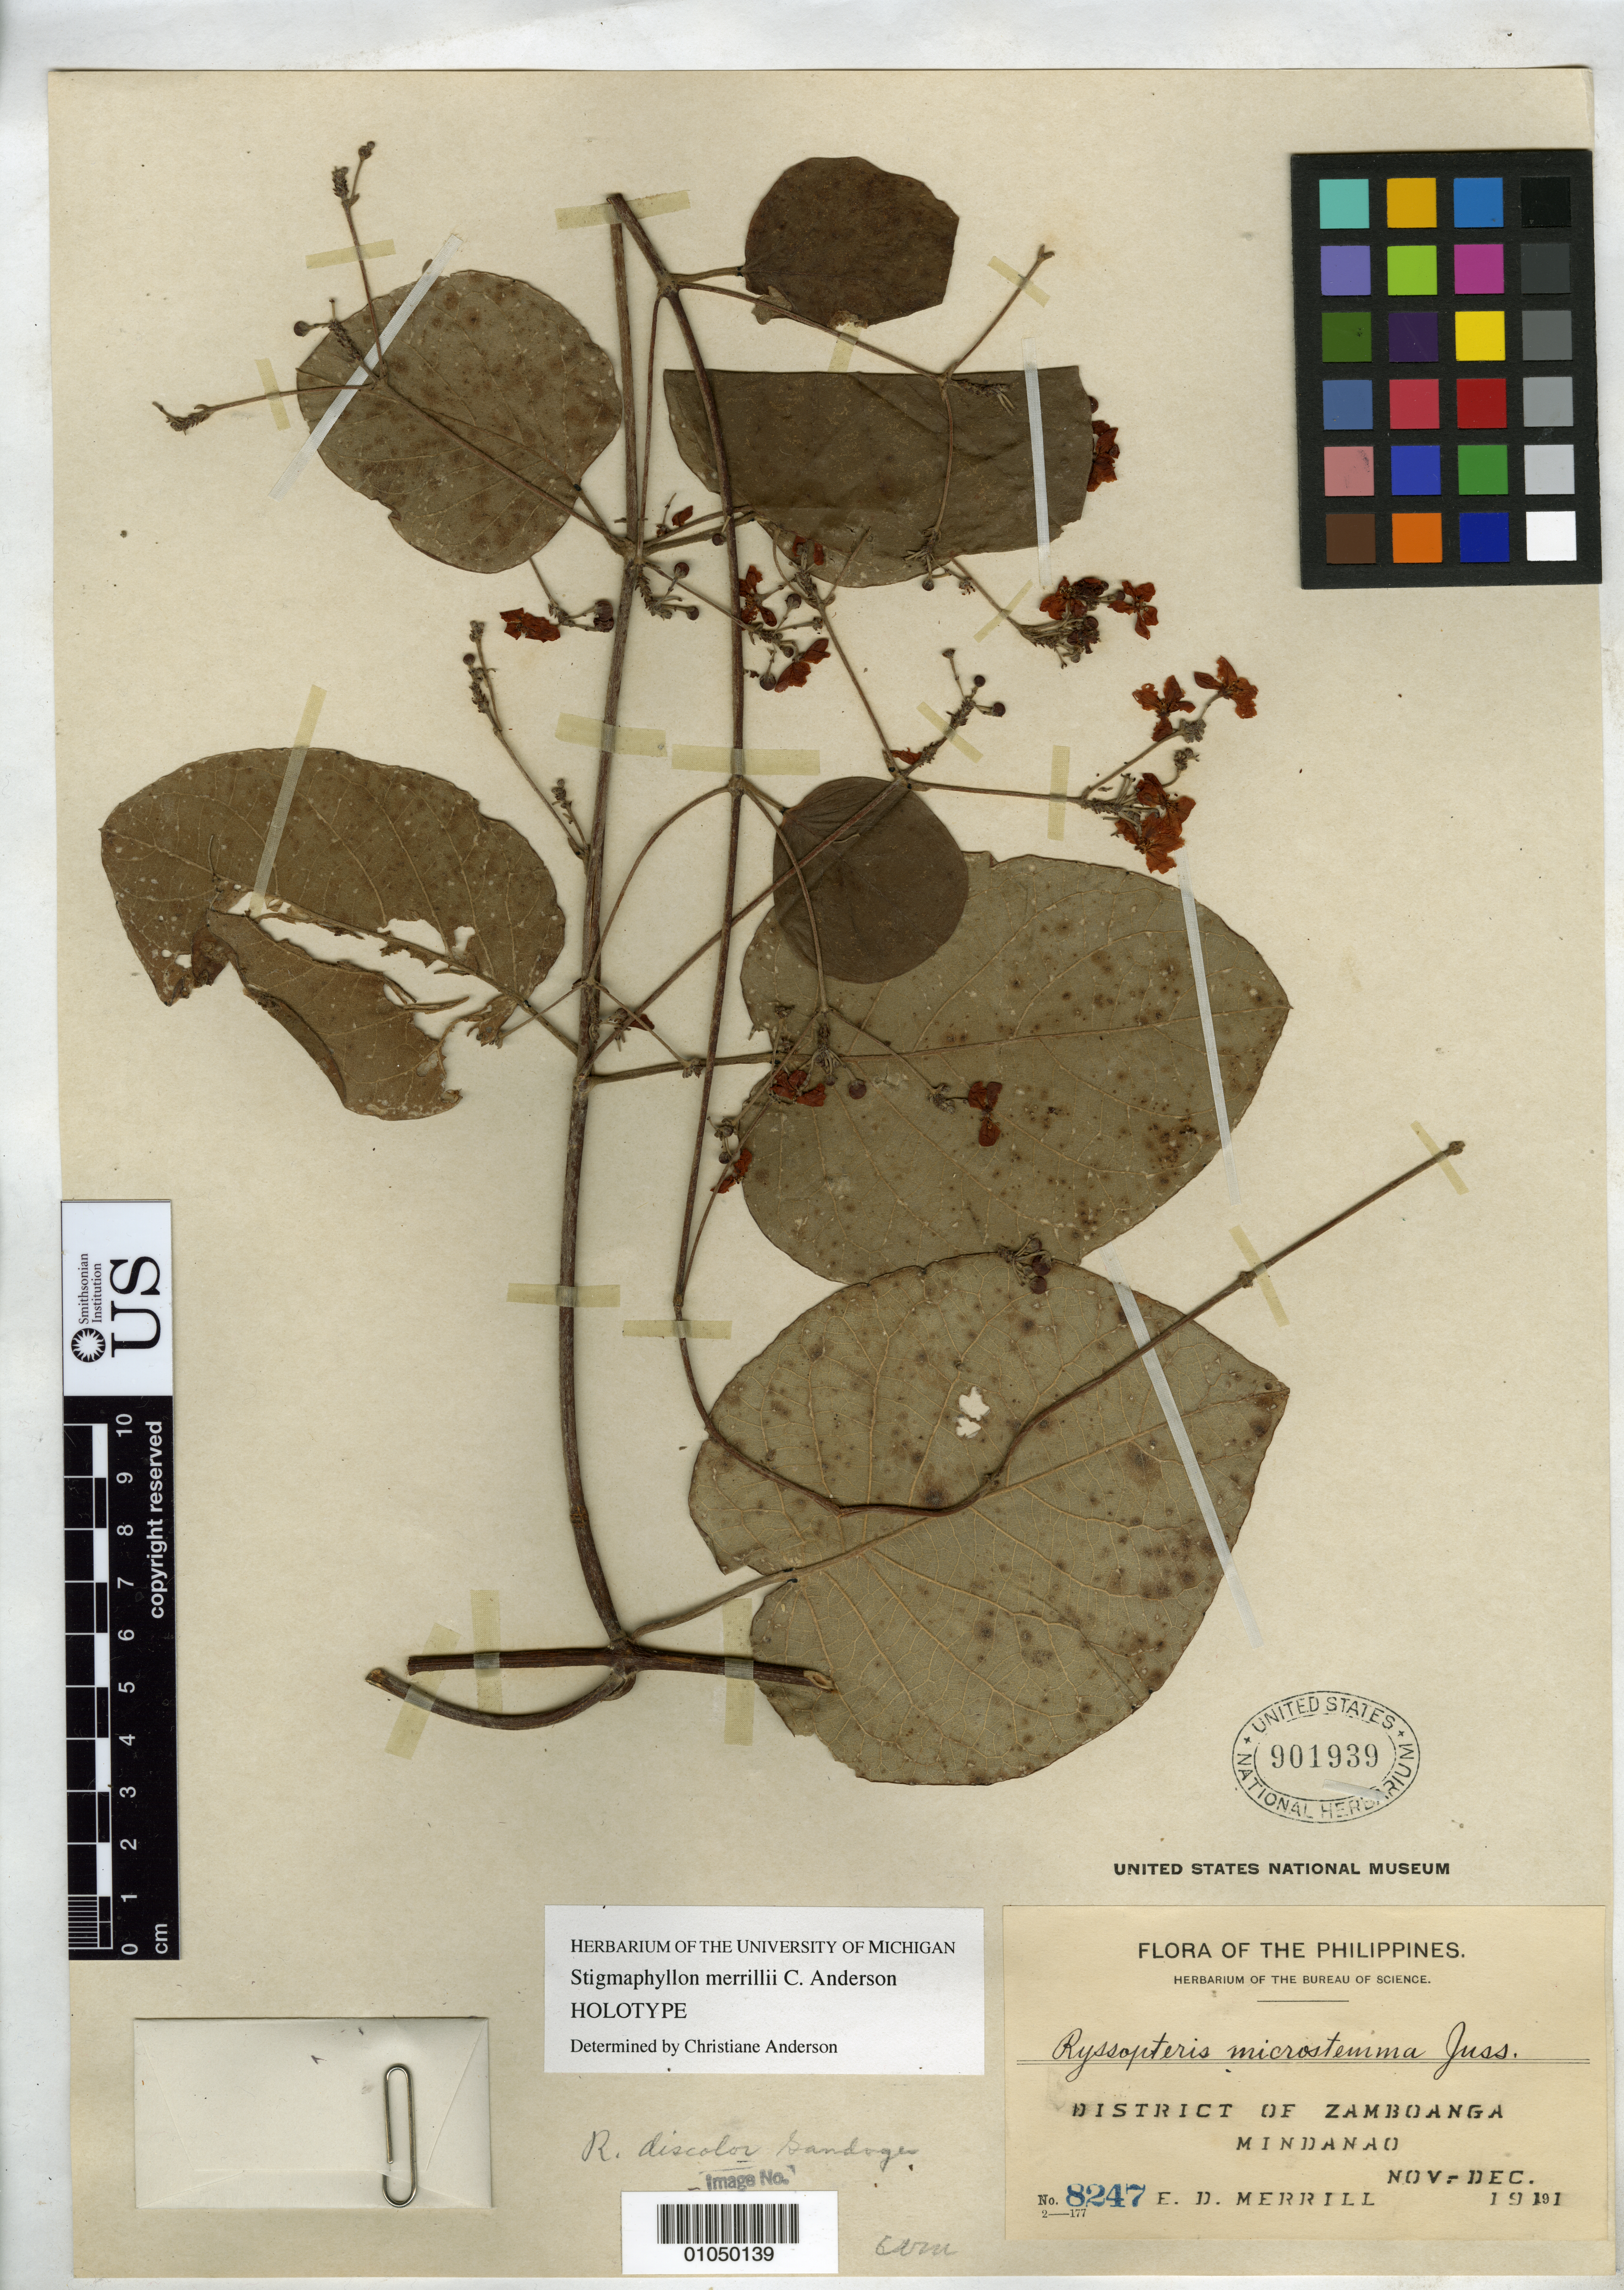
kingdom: Plantae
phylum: Tracheophyta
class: Magnoliopsida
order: Malpighiales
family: Malpighiaceae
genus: Stigmaphyllon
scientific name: Stigmaphyllon merrillii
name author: C.E. Anderson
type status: Holotype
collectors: E. D. Merrill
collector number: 8247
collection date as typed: Nov 1911 to -- Dec 1911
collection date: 1911-11/1911-12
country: Philippines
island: Mindanao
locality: District of Zamboanga, Mindanao.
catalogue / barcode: US 901939